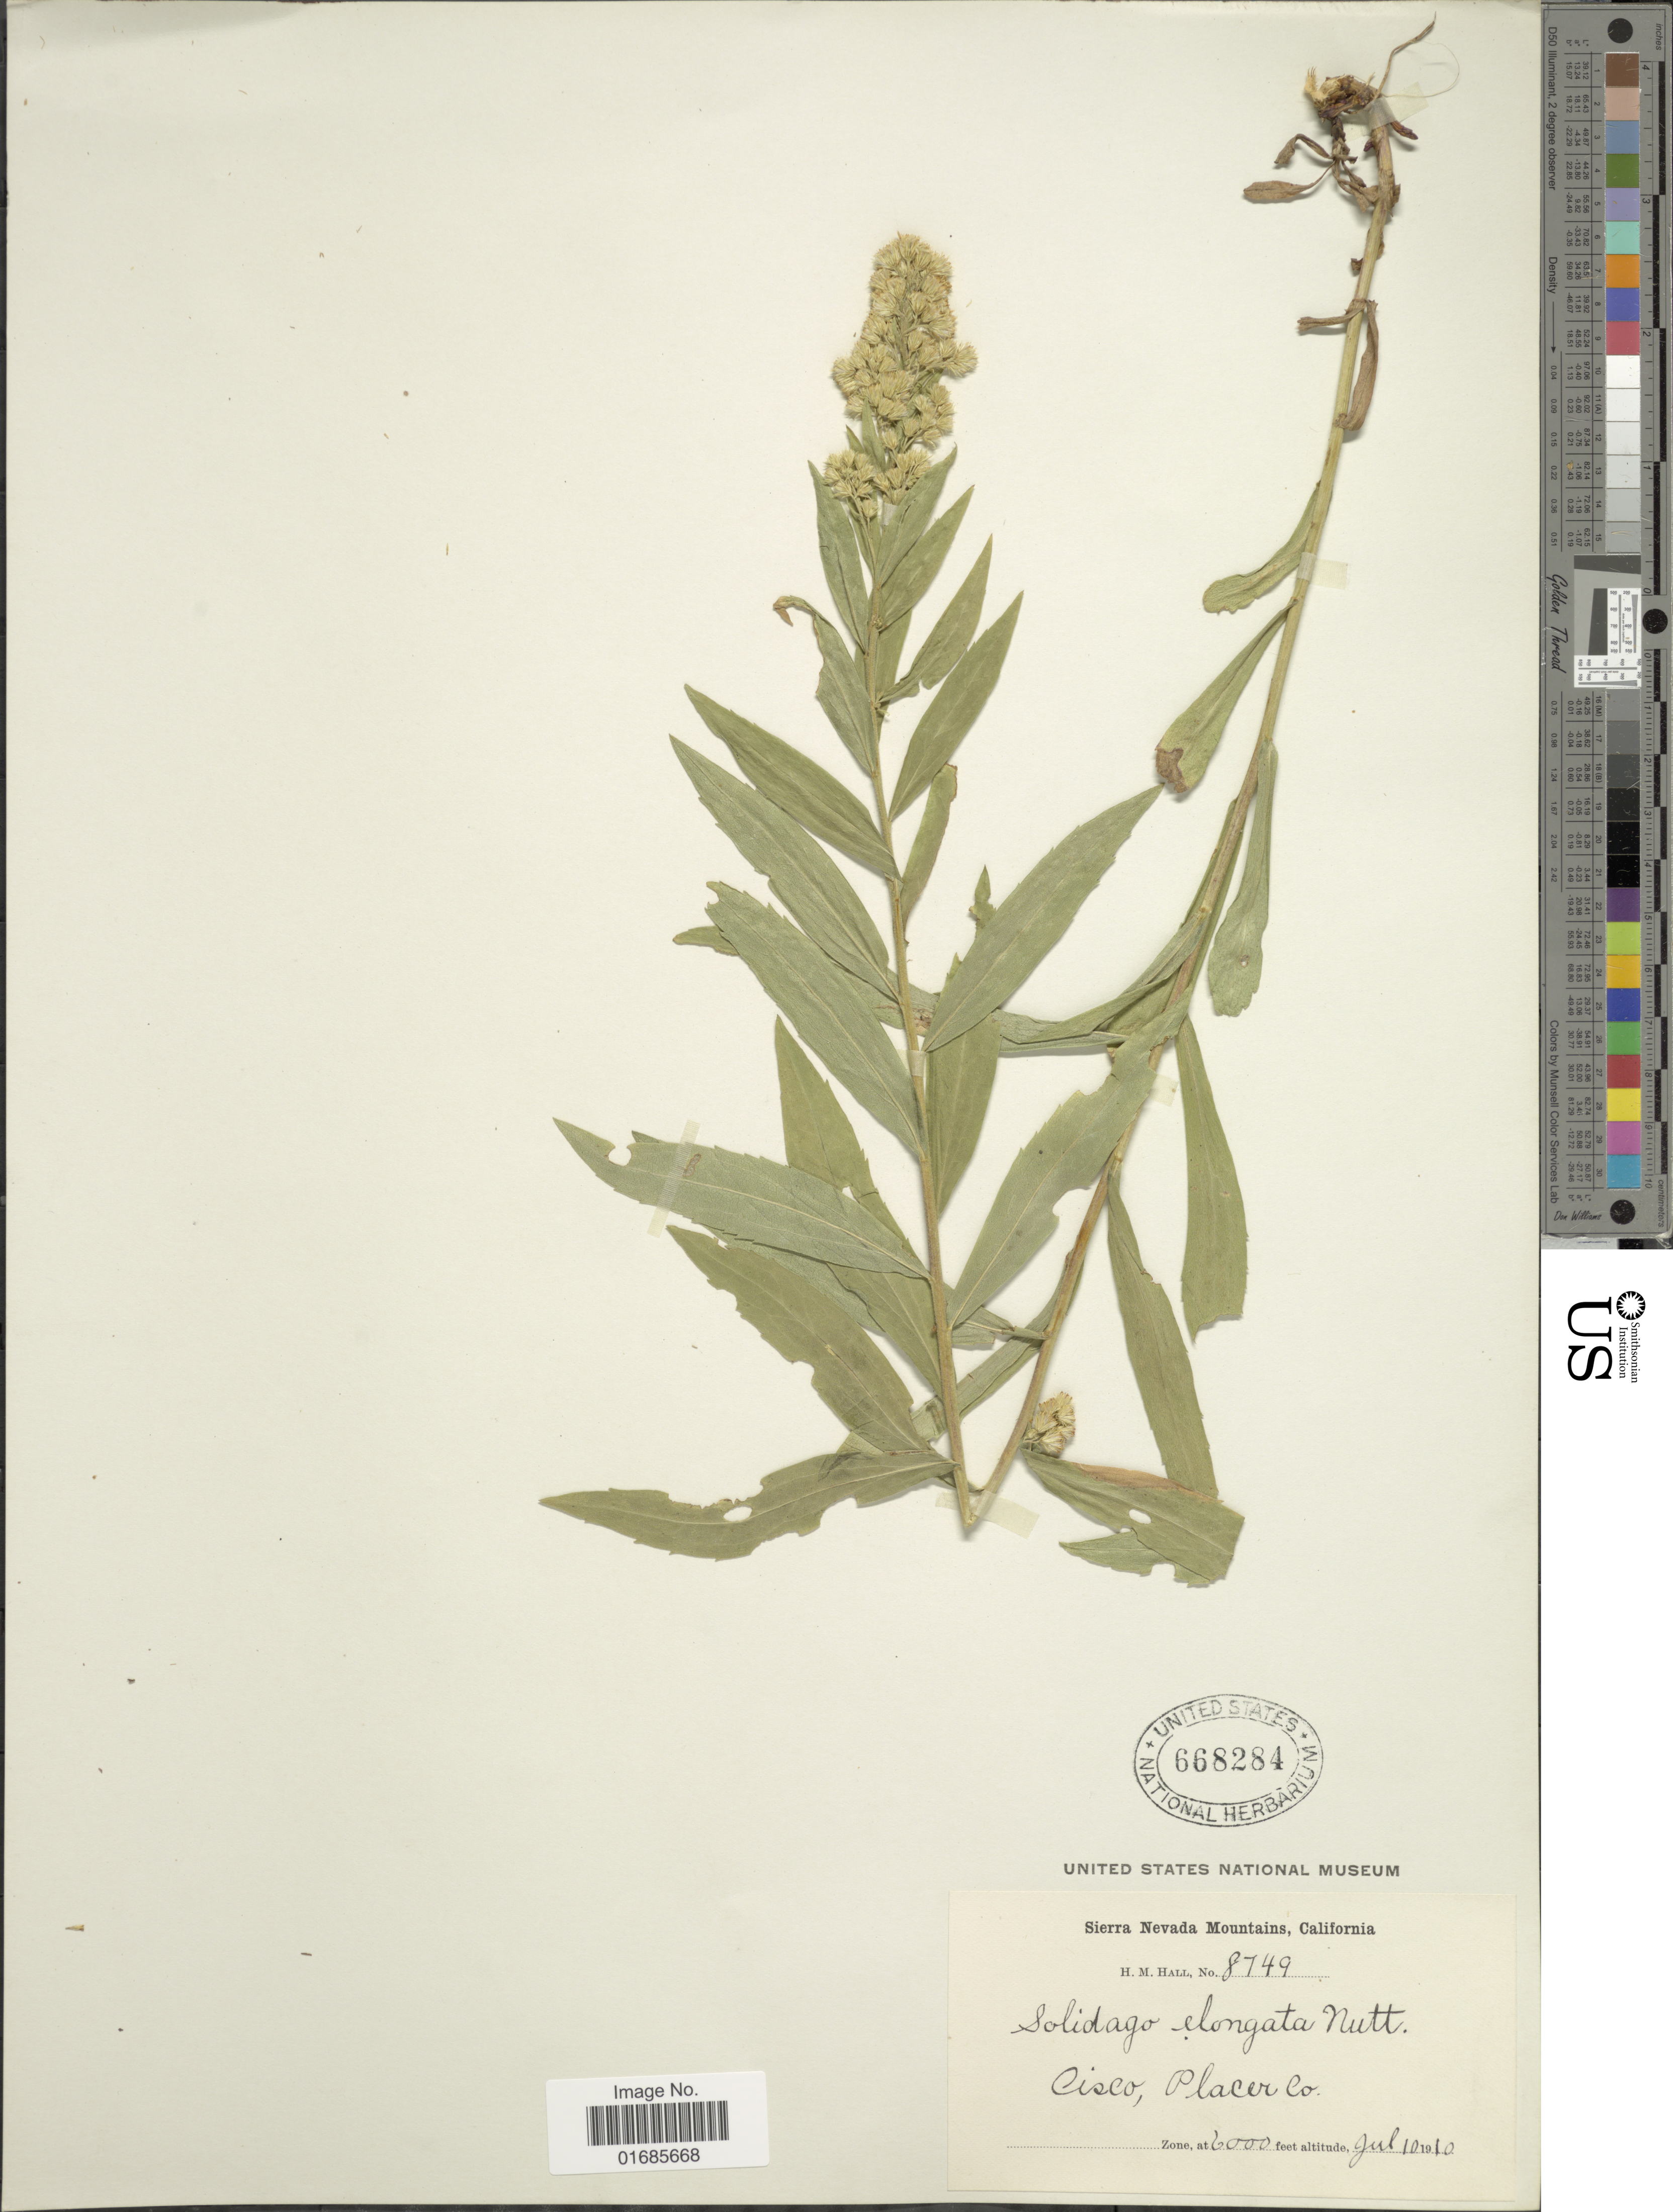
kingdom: Plantae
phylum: Tracheophyta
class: Magnoliopsida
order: Asterales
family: Asteraceae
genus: Solidago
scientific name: Solidago canadensis var. salebrosa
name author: (Piper) M.E. Jones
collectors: H. M. Hall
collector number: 8749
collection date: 1910-07-10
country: United States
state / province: California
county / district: Placer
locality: Sierra Nevada Mountains, Cisco, Placer Co.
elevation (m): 1829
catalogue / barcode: US 668284